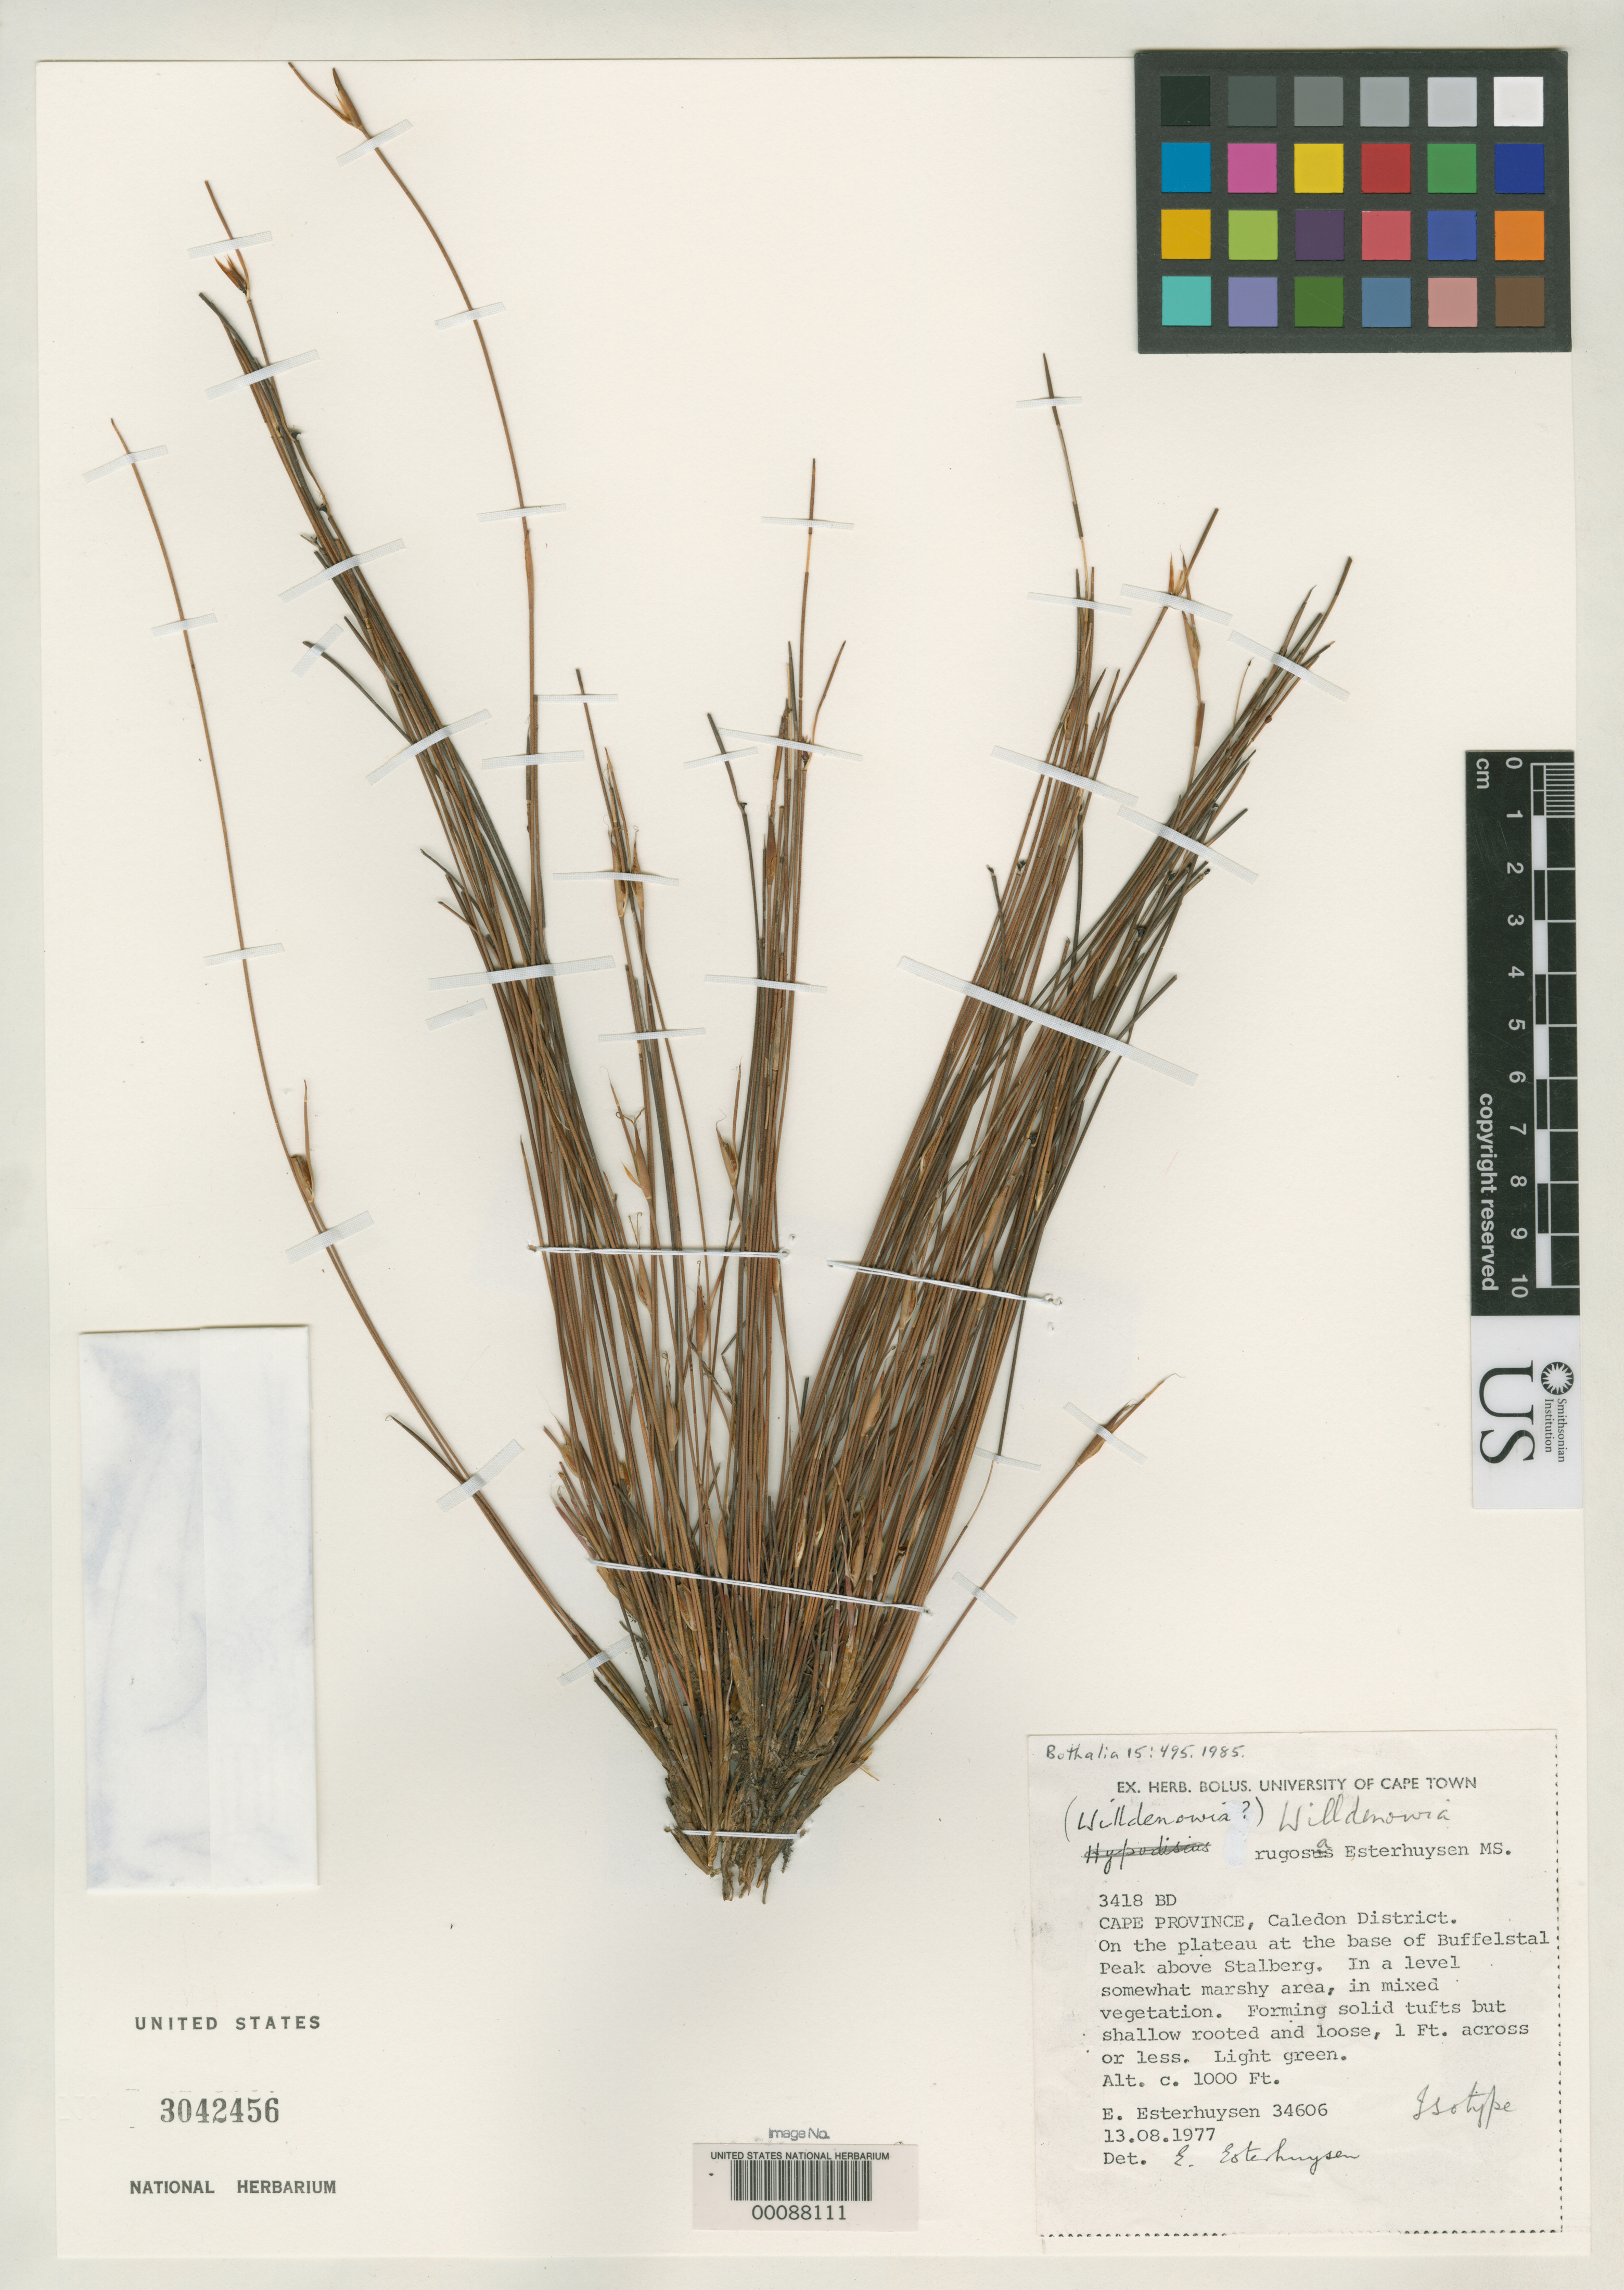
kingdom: Plantae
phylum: Tracheophyta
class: Liliopsida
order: Poales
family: Restionaceae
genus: Willdenowia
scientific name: Willdenowia rugosa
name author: Esterh.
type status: Isotype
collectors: E. E. Esterhuysen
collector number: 34606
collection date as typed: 13 Aug 1977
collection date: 1977-08-13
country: South Africa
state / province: Western Cape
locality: Base of Buffelstalpeak above Stalberg. Caledon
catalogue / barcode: US 3042456